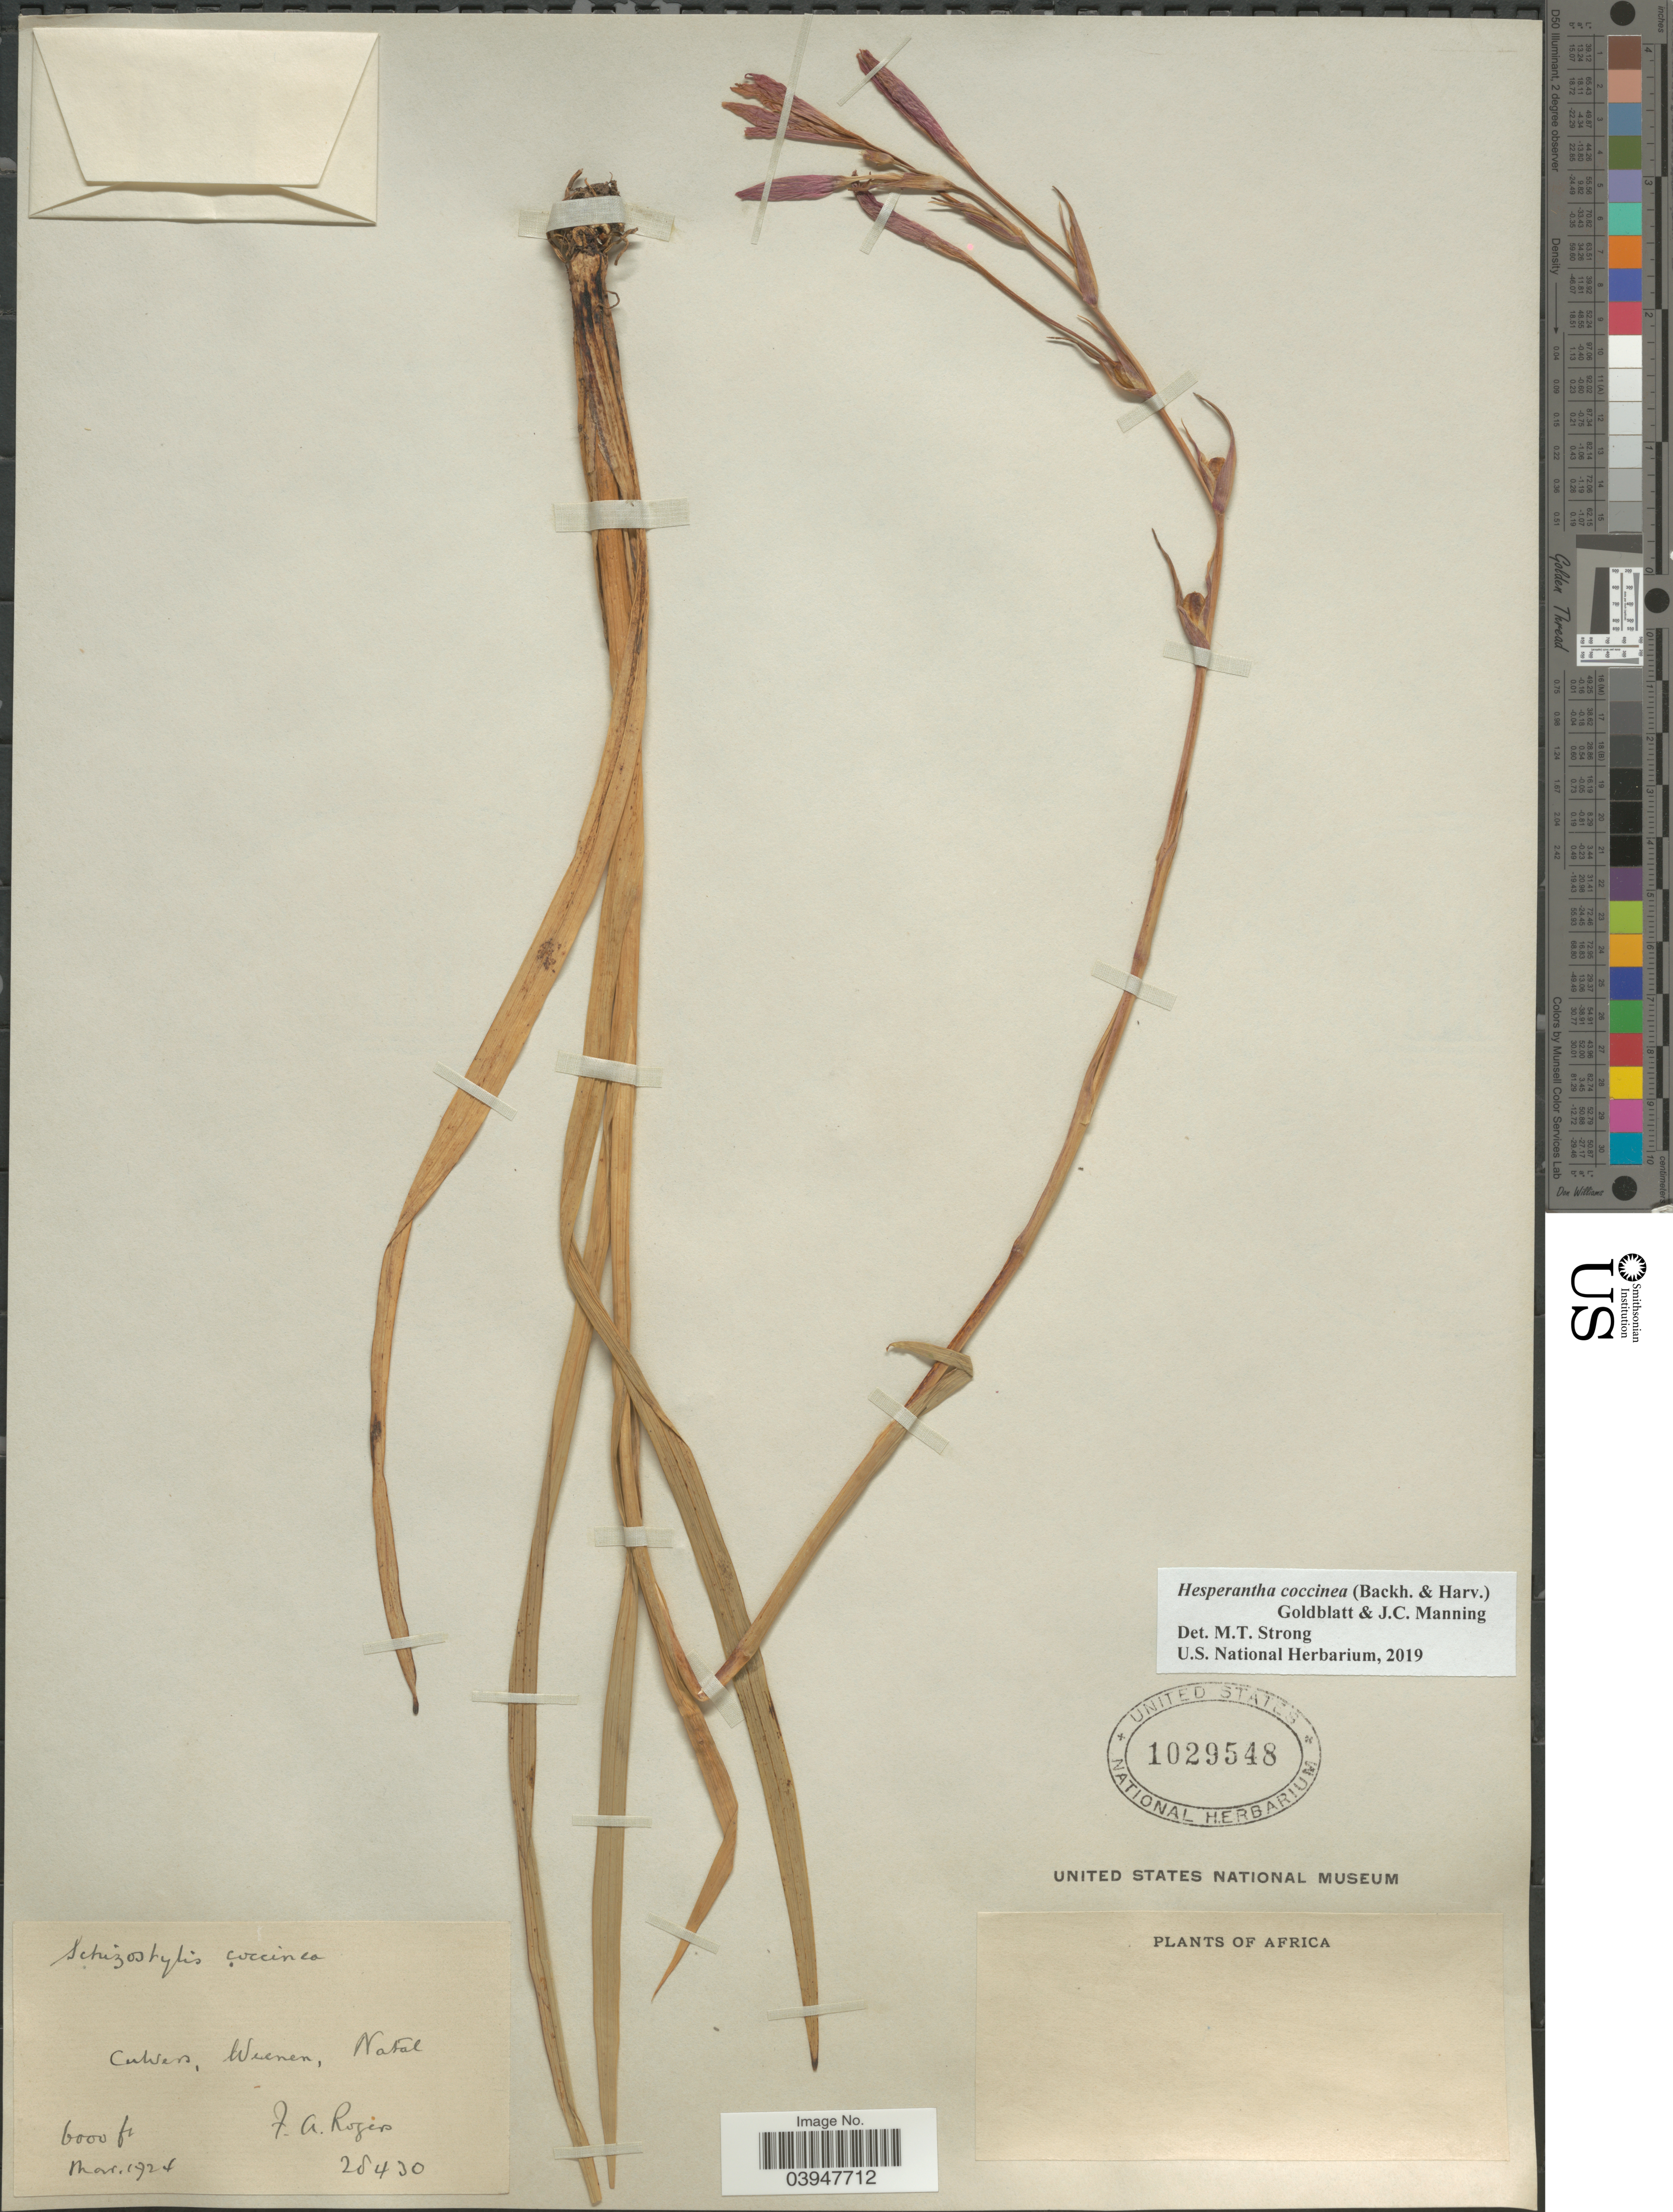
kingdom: Plantae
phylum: Tracheophyta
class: Liliopsida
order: Asparagales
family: Iridaceae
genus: Hesperantha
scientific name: Hesperantha coccinea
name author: (Backh. & Harv.) Goldblatt & J.C. Manning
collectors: F. A. Rogers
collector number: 28430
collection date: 1924-03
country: South Africa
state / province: KwaZulu-Natal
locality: Culvers, Weenen, Natal.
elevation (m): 1829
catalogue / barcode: US 1029548